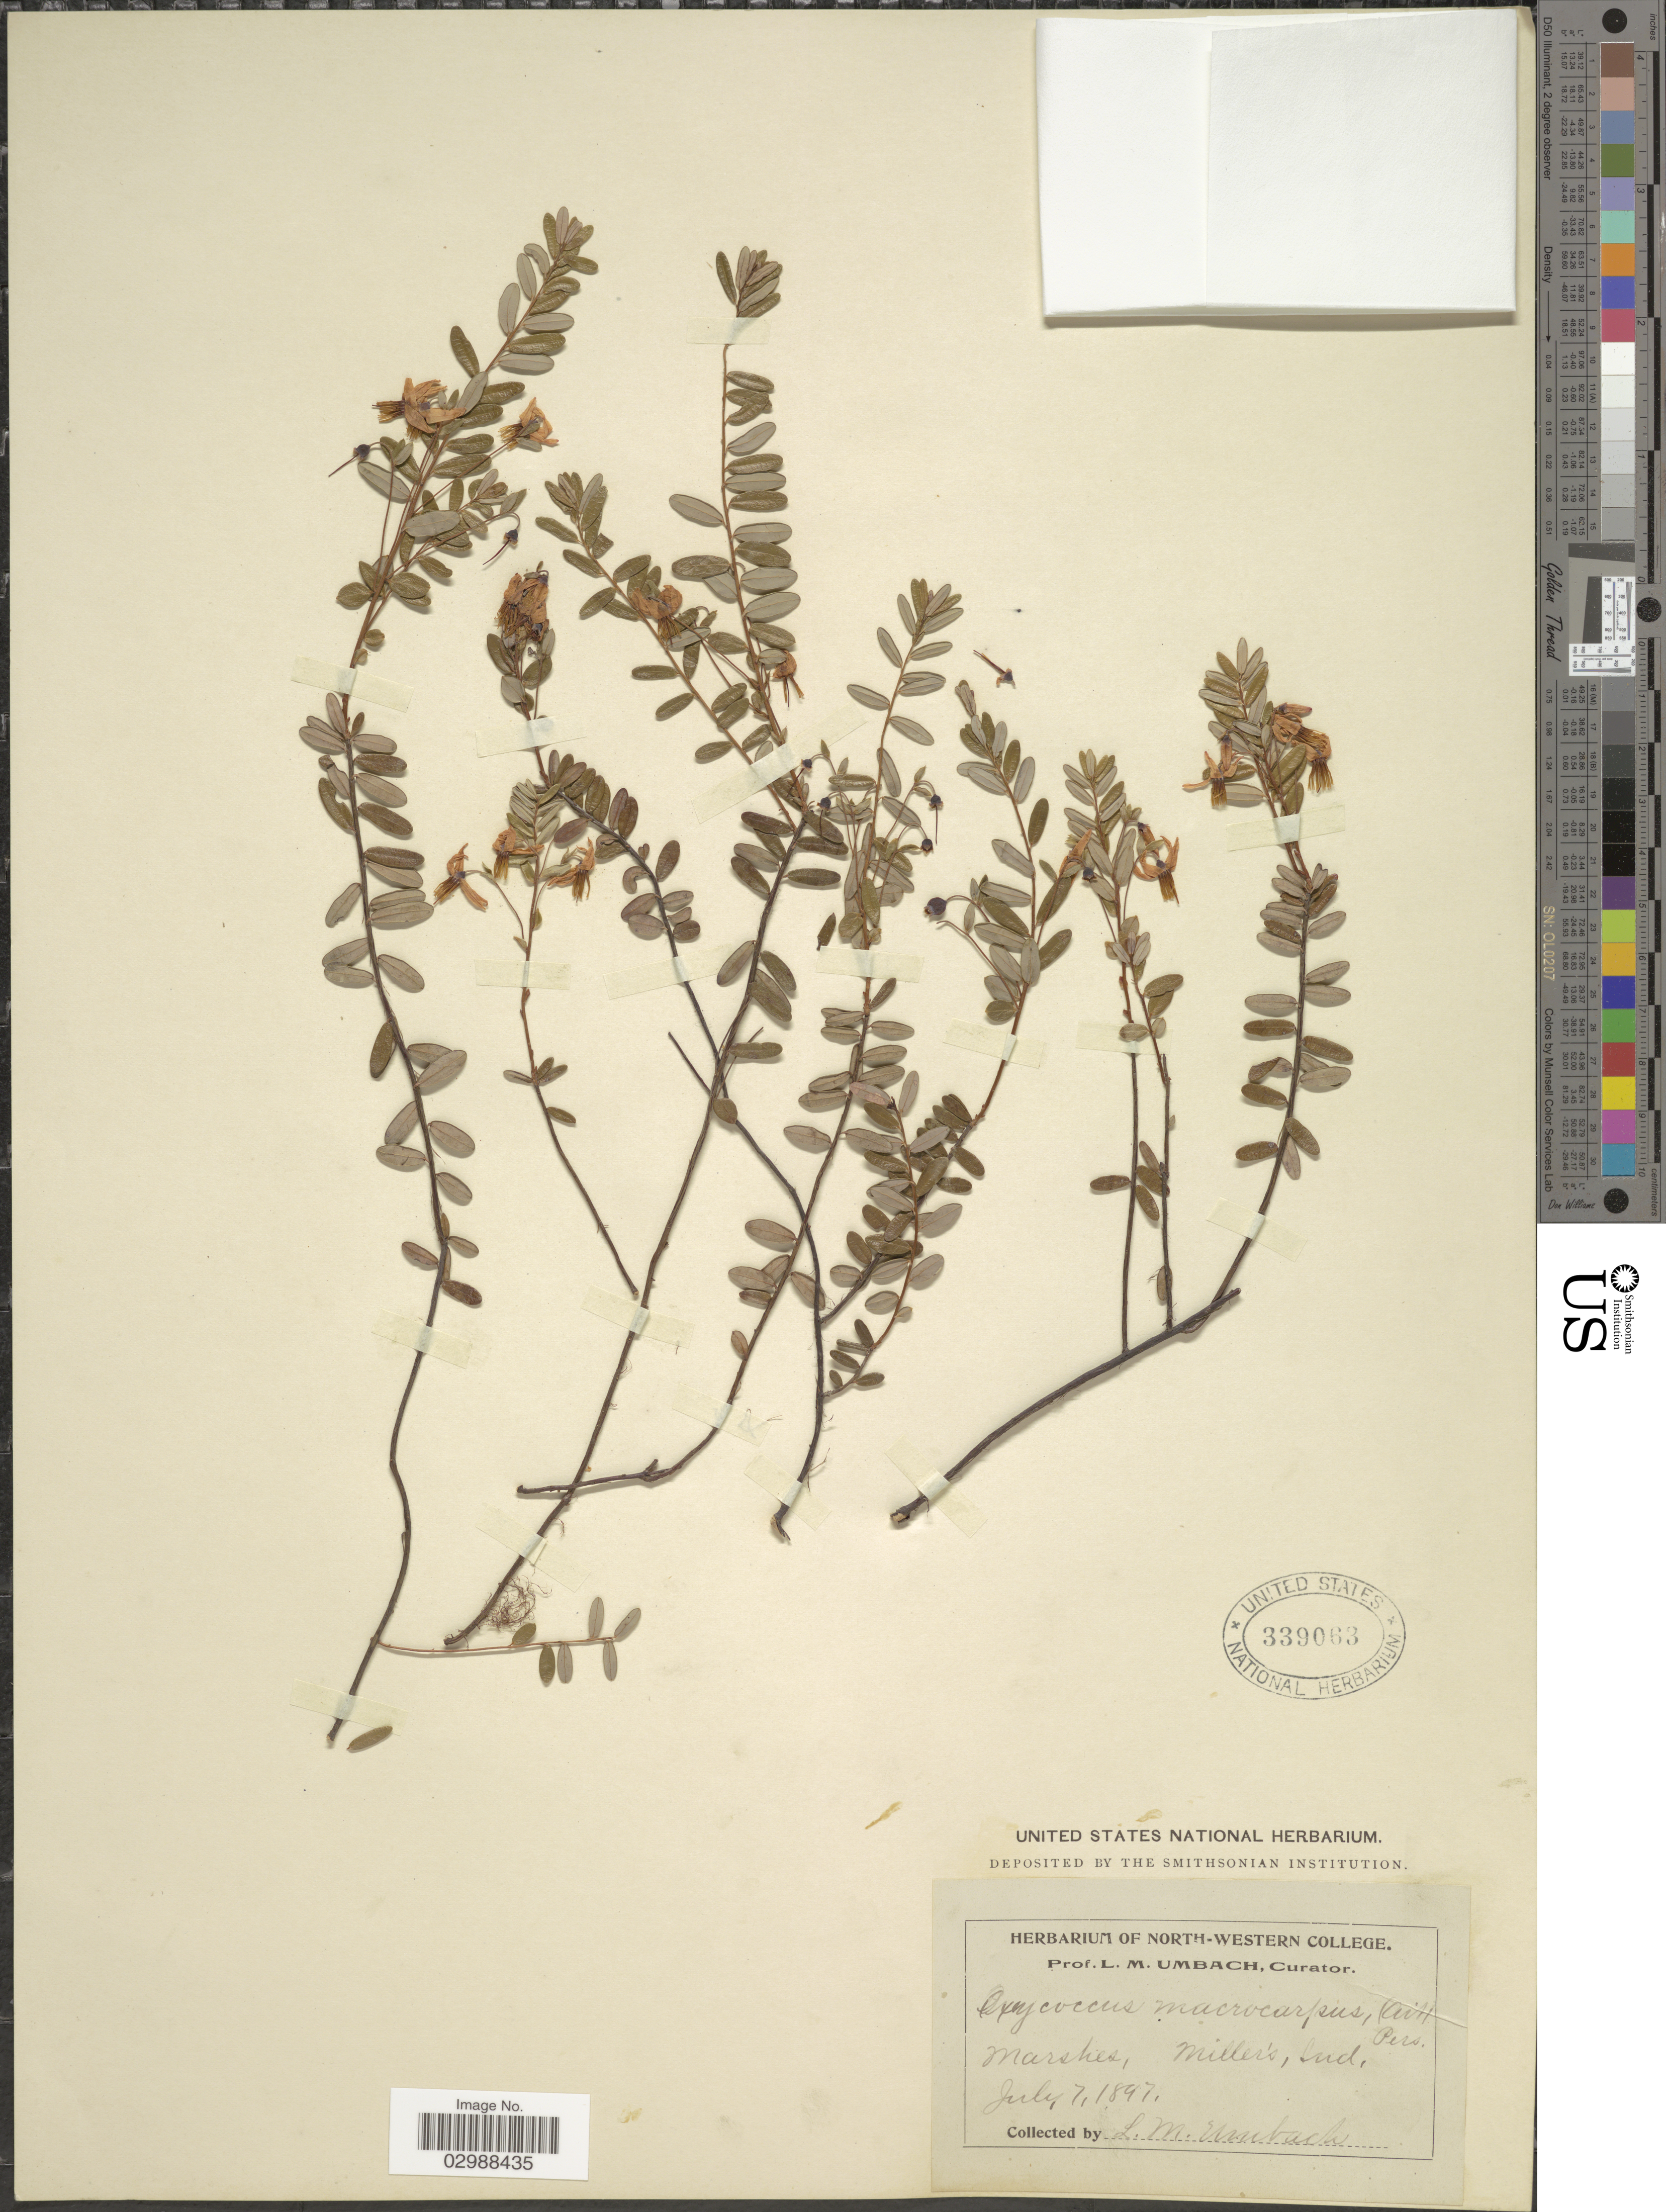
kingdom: Plantae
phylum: Tracheophyta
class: Magnoliopsida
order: Ericales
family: Ericaceae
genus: Vaccinium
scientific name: Vaccinium macrocarpon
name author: Aiton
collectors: L. M. Umbach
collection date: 1897-07-07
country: United States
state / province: Indiana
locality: Marshes, Miller's, Ind.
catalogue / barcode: US 339063